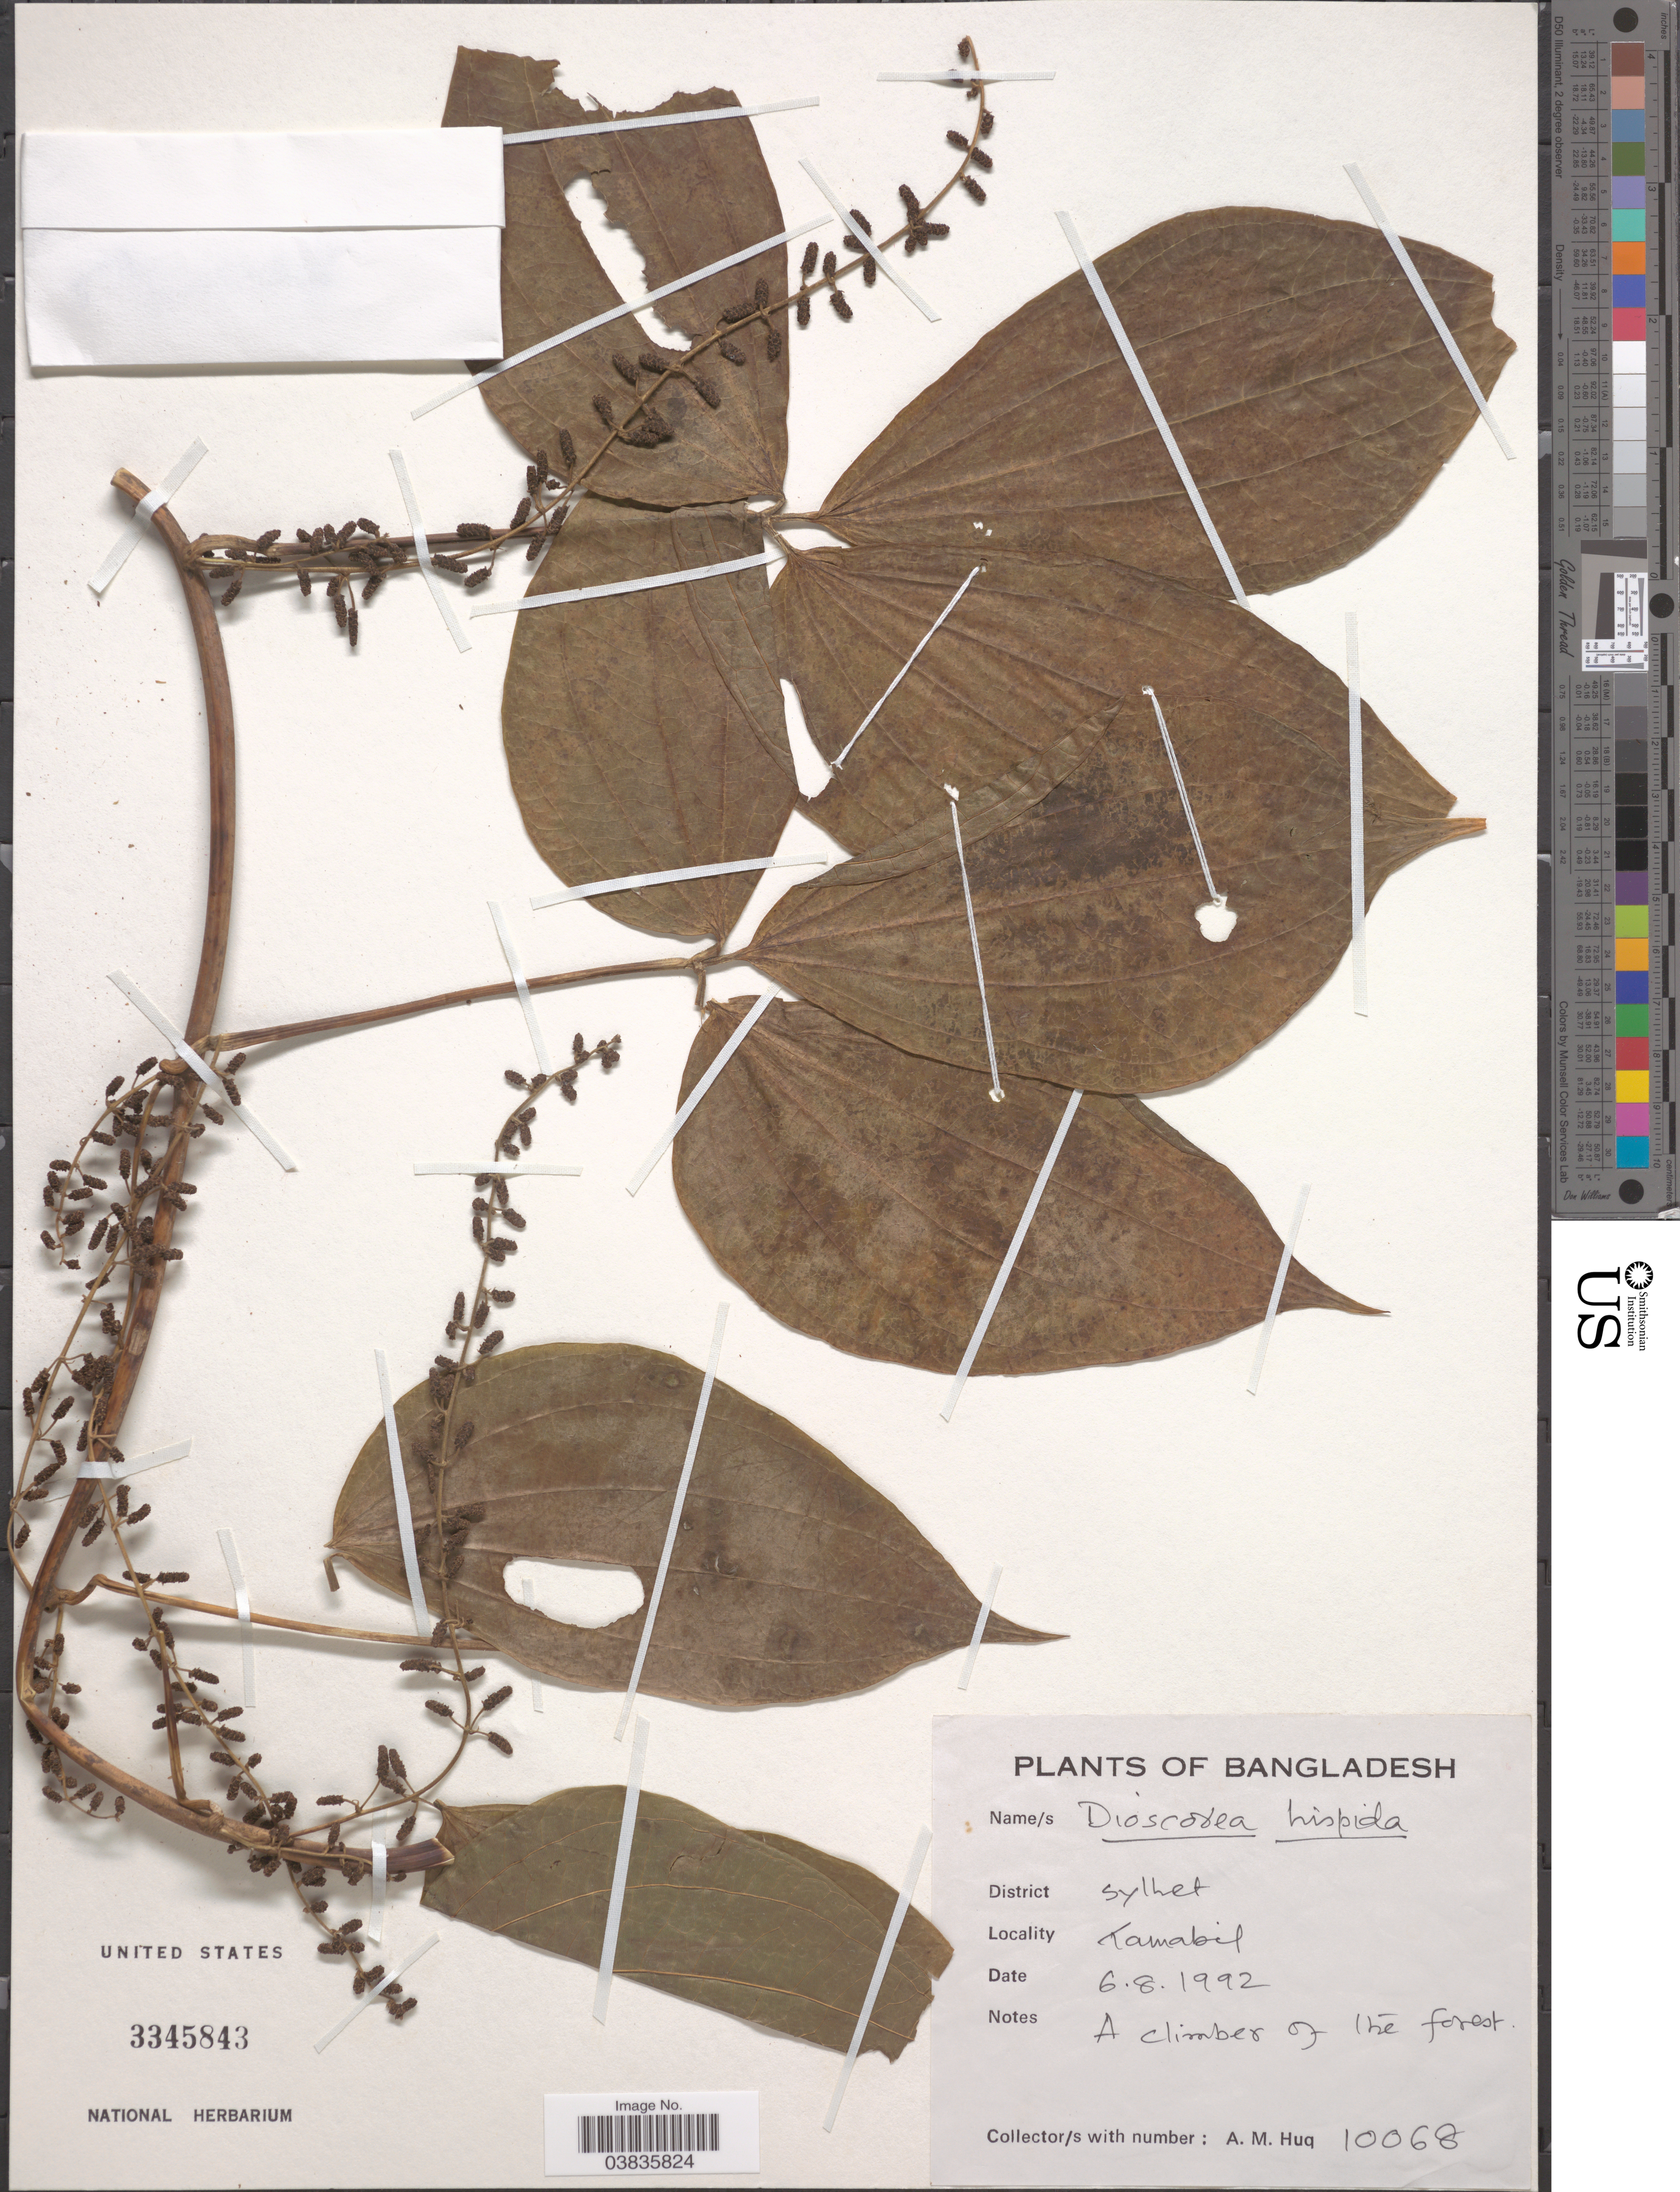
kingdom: Plantae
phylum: Tracheophyta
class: Liliopsida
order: Dioscoreales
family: Dioscoreaceae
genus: Dioscorea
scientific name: Dioscorea hispida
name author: Dennst.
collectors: A. M. Huq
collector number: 10068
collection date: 1992-08-06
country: Bangladesh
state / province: Sylhet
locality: District Sylhet. Tamabil.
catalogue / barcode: US 3345843